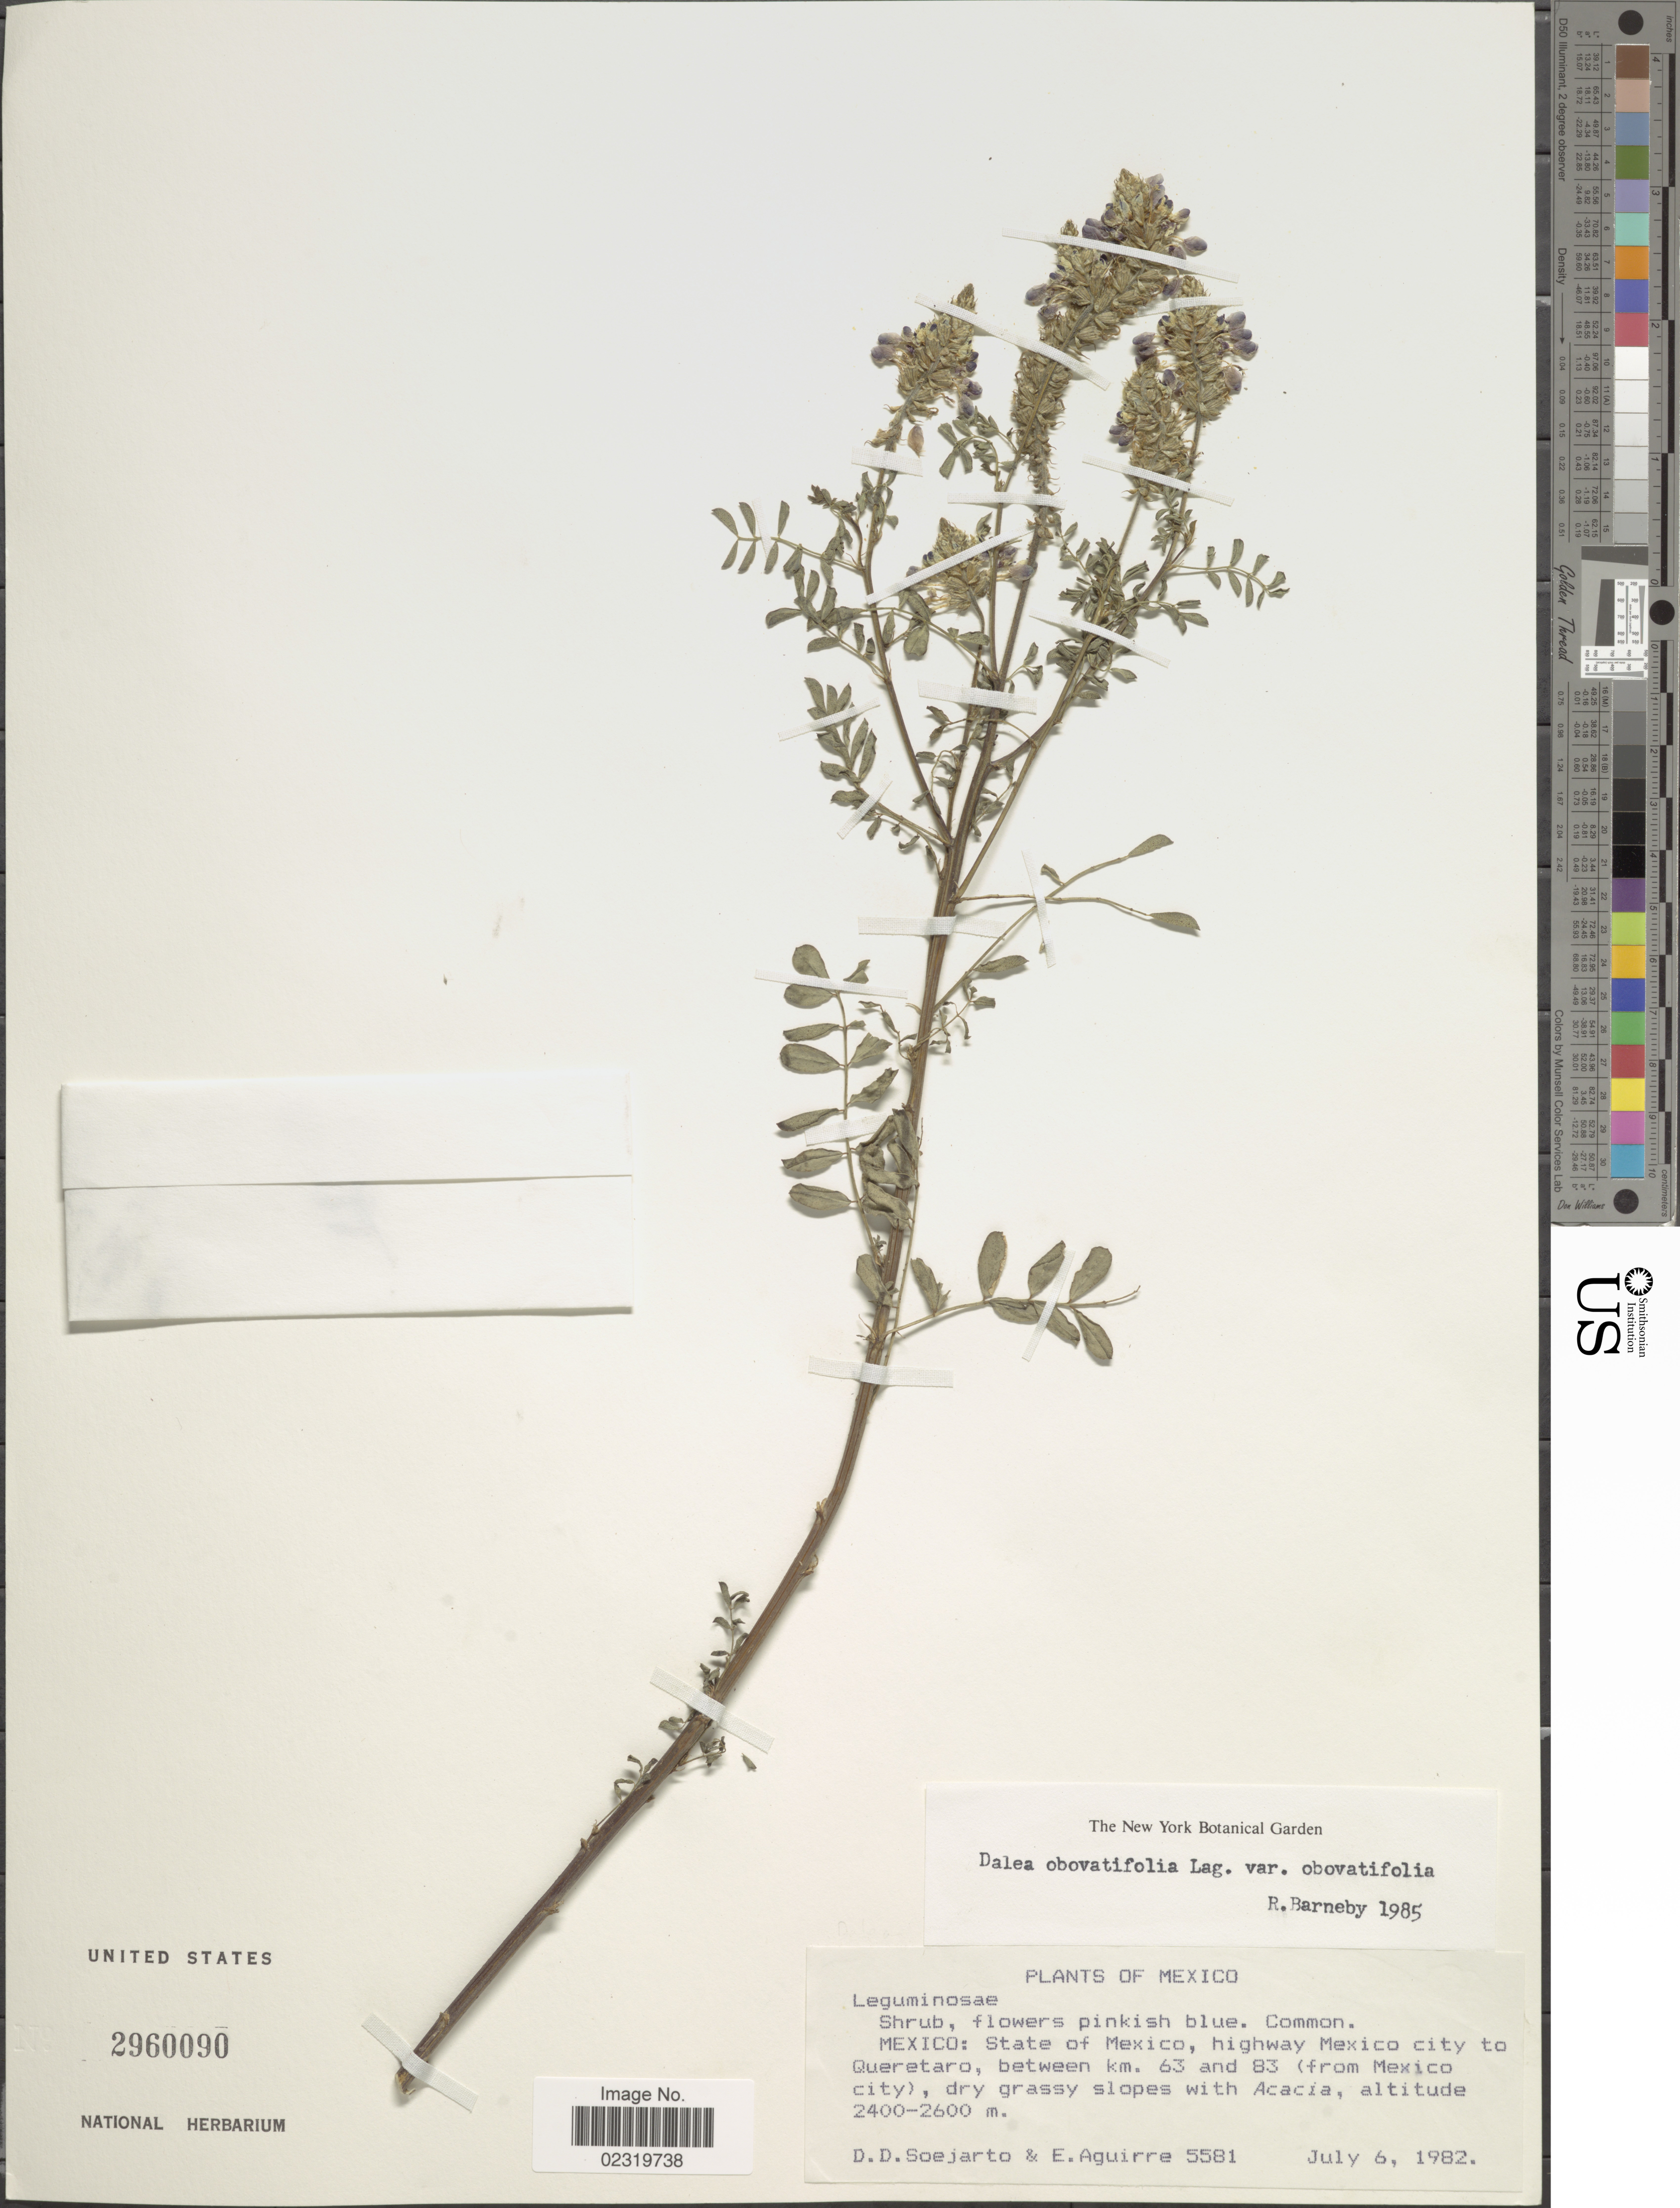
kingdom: Plantae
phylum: Tracheophyta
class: Magnoliopsida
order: Fabales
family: Fabaceae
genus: Dalea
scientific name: Dalea obovatifolia var. obovatifolia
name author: Ortega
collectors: E. Aguirre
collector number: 5581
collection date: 1982-07-06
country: Mexico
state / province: México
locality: Highway Mexico City to Queretaro, between km 63 and 83 (from Mexico city)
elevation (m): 2400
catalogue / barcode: US 2960090